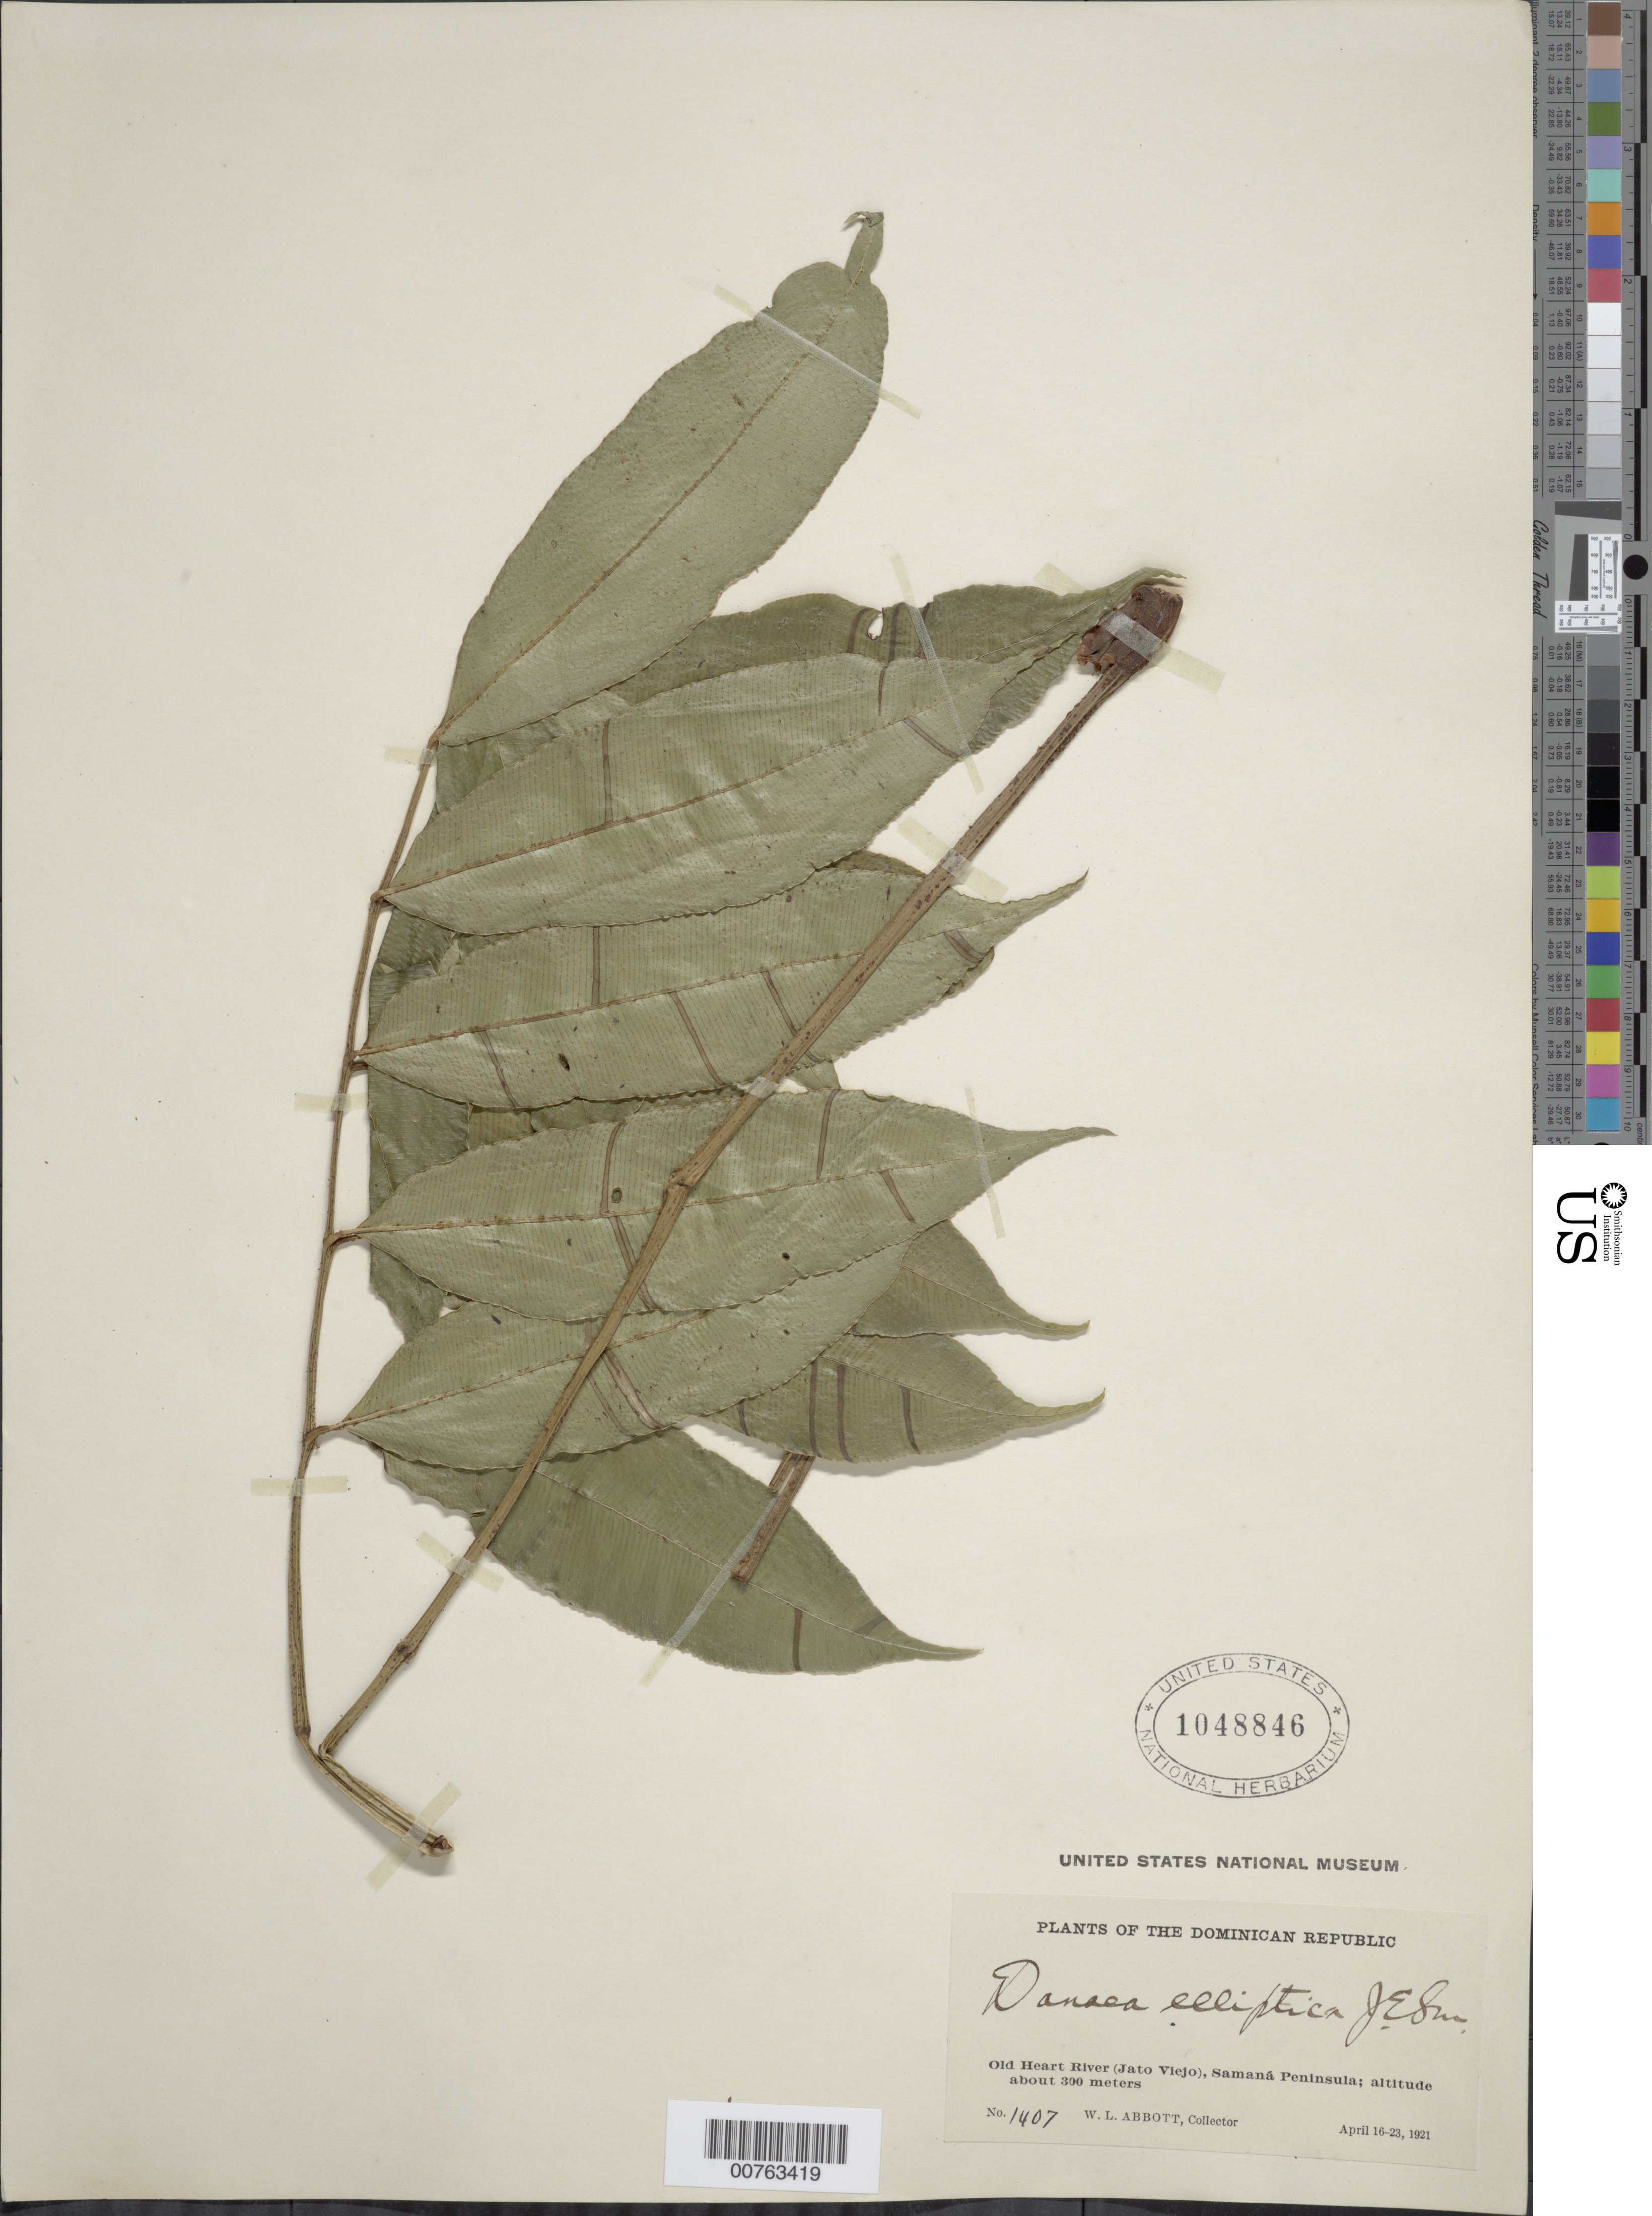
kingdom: Plantae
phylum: Tracheophyta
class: Polypodiopsida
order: Marattiales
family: Marattiaceae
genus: Danaea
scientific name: Danaea elliptica subsp. elliptica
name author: Sm.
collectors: W. L. Abbott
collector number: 1407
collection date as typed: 16 Apr 1910 23 Apr 1921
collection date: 1910-04-16/1921-04-23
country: Dominican Republic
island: Hispaniola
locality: Old Heart River (Jato Viejo) Samaná Peninsula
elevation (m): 300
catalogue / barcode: US 1048846